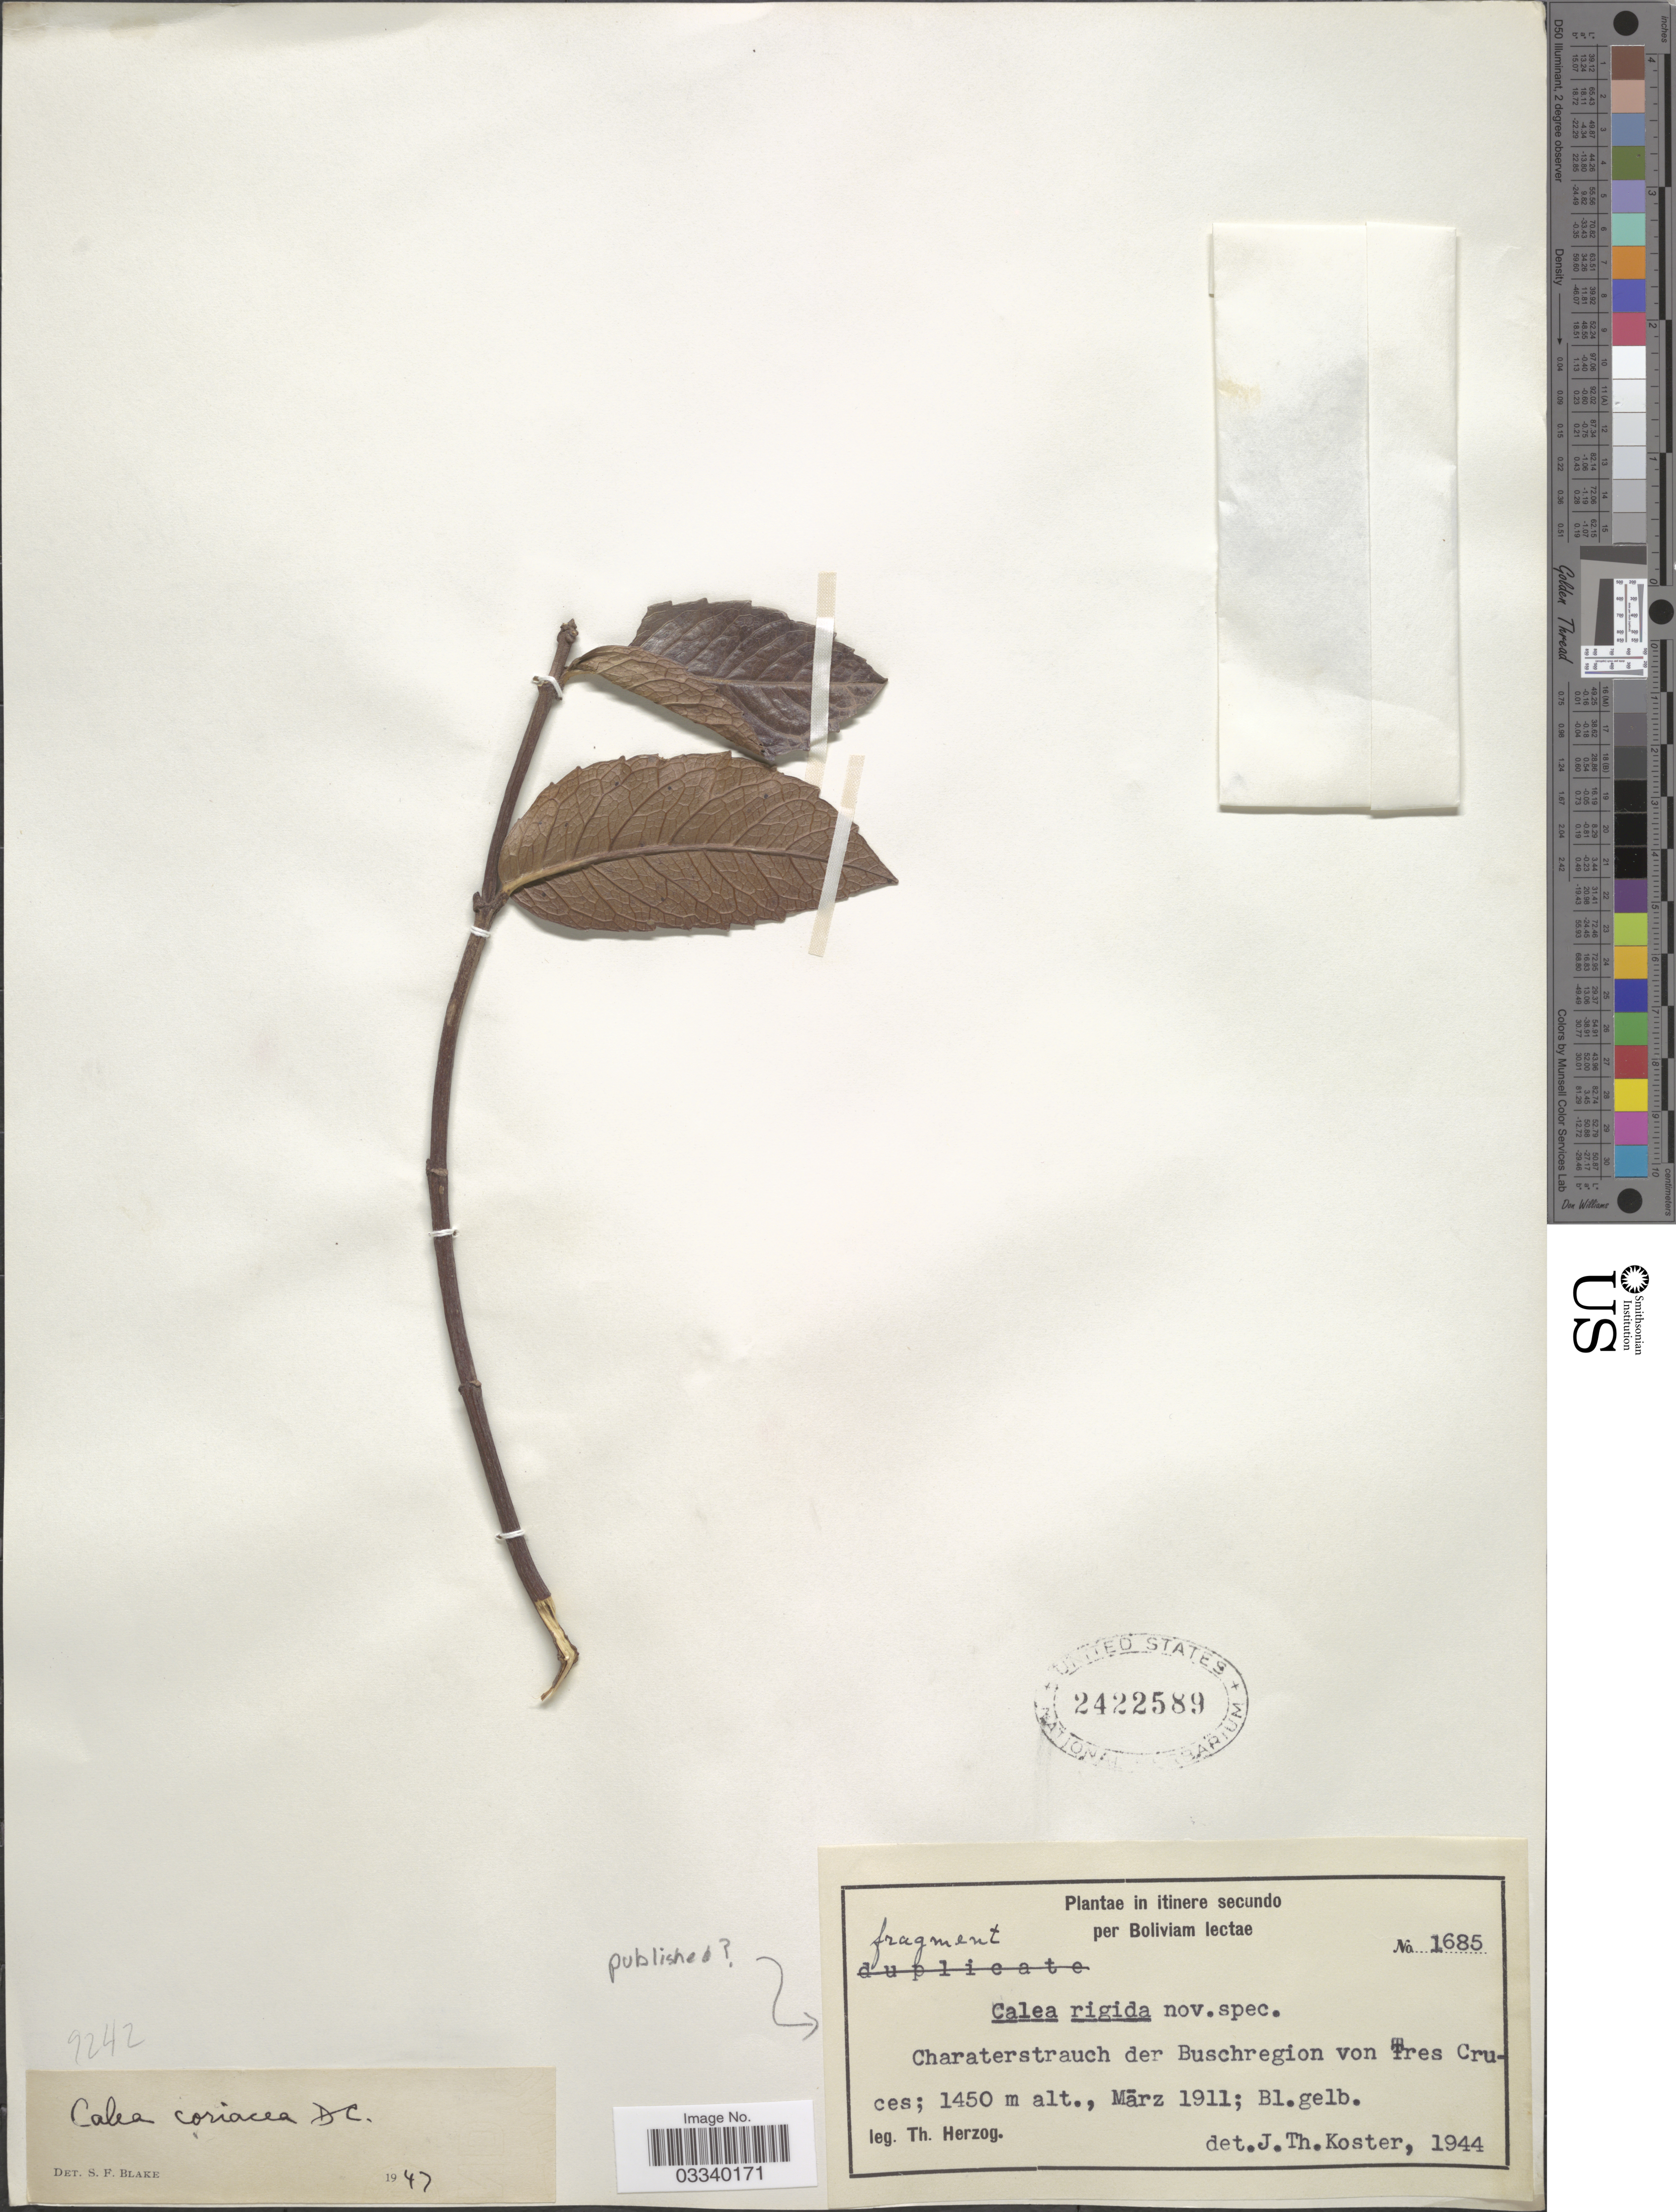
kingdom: Plantae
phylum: Tracheophyta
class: Magnoliopsida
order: Asterales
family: Asteraceae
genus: Calea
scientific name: Calea coriacea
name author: DC.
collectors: T. Herzog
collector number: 1685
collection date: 1911-03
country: Bolivia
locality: Charaterstrauch der Buschregion von Tres Cruces.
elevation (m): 1450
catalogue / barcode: US 2422589